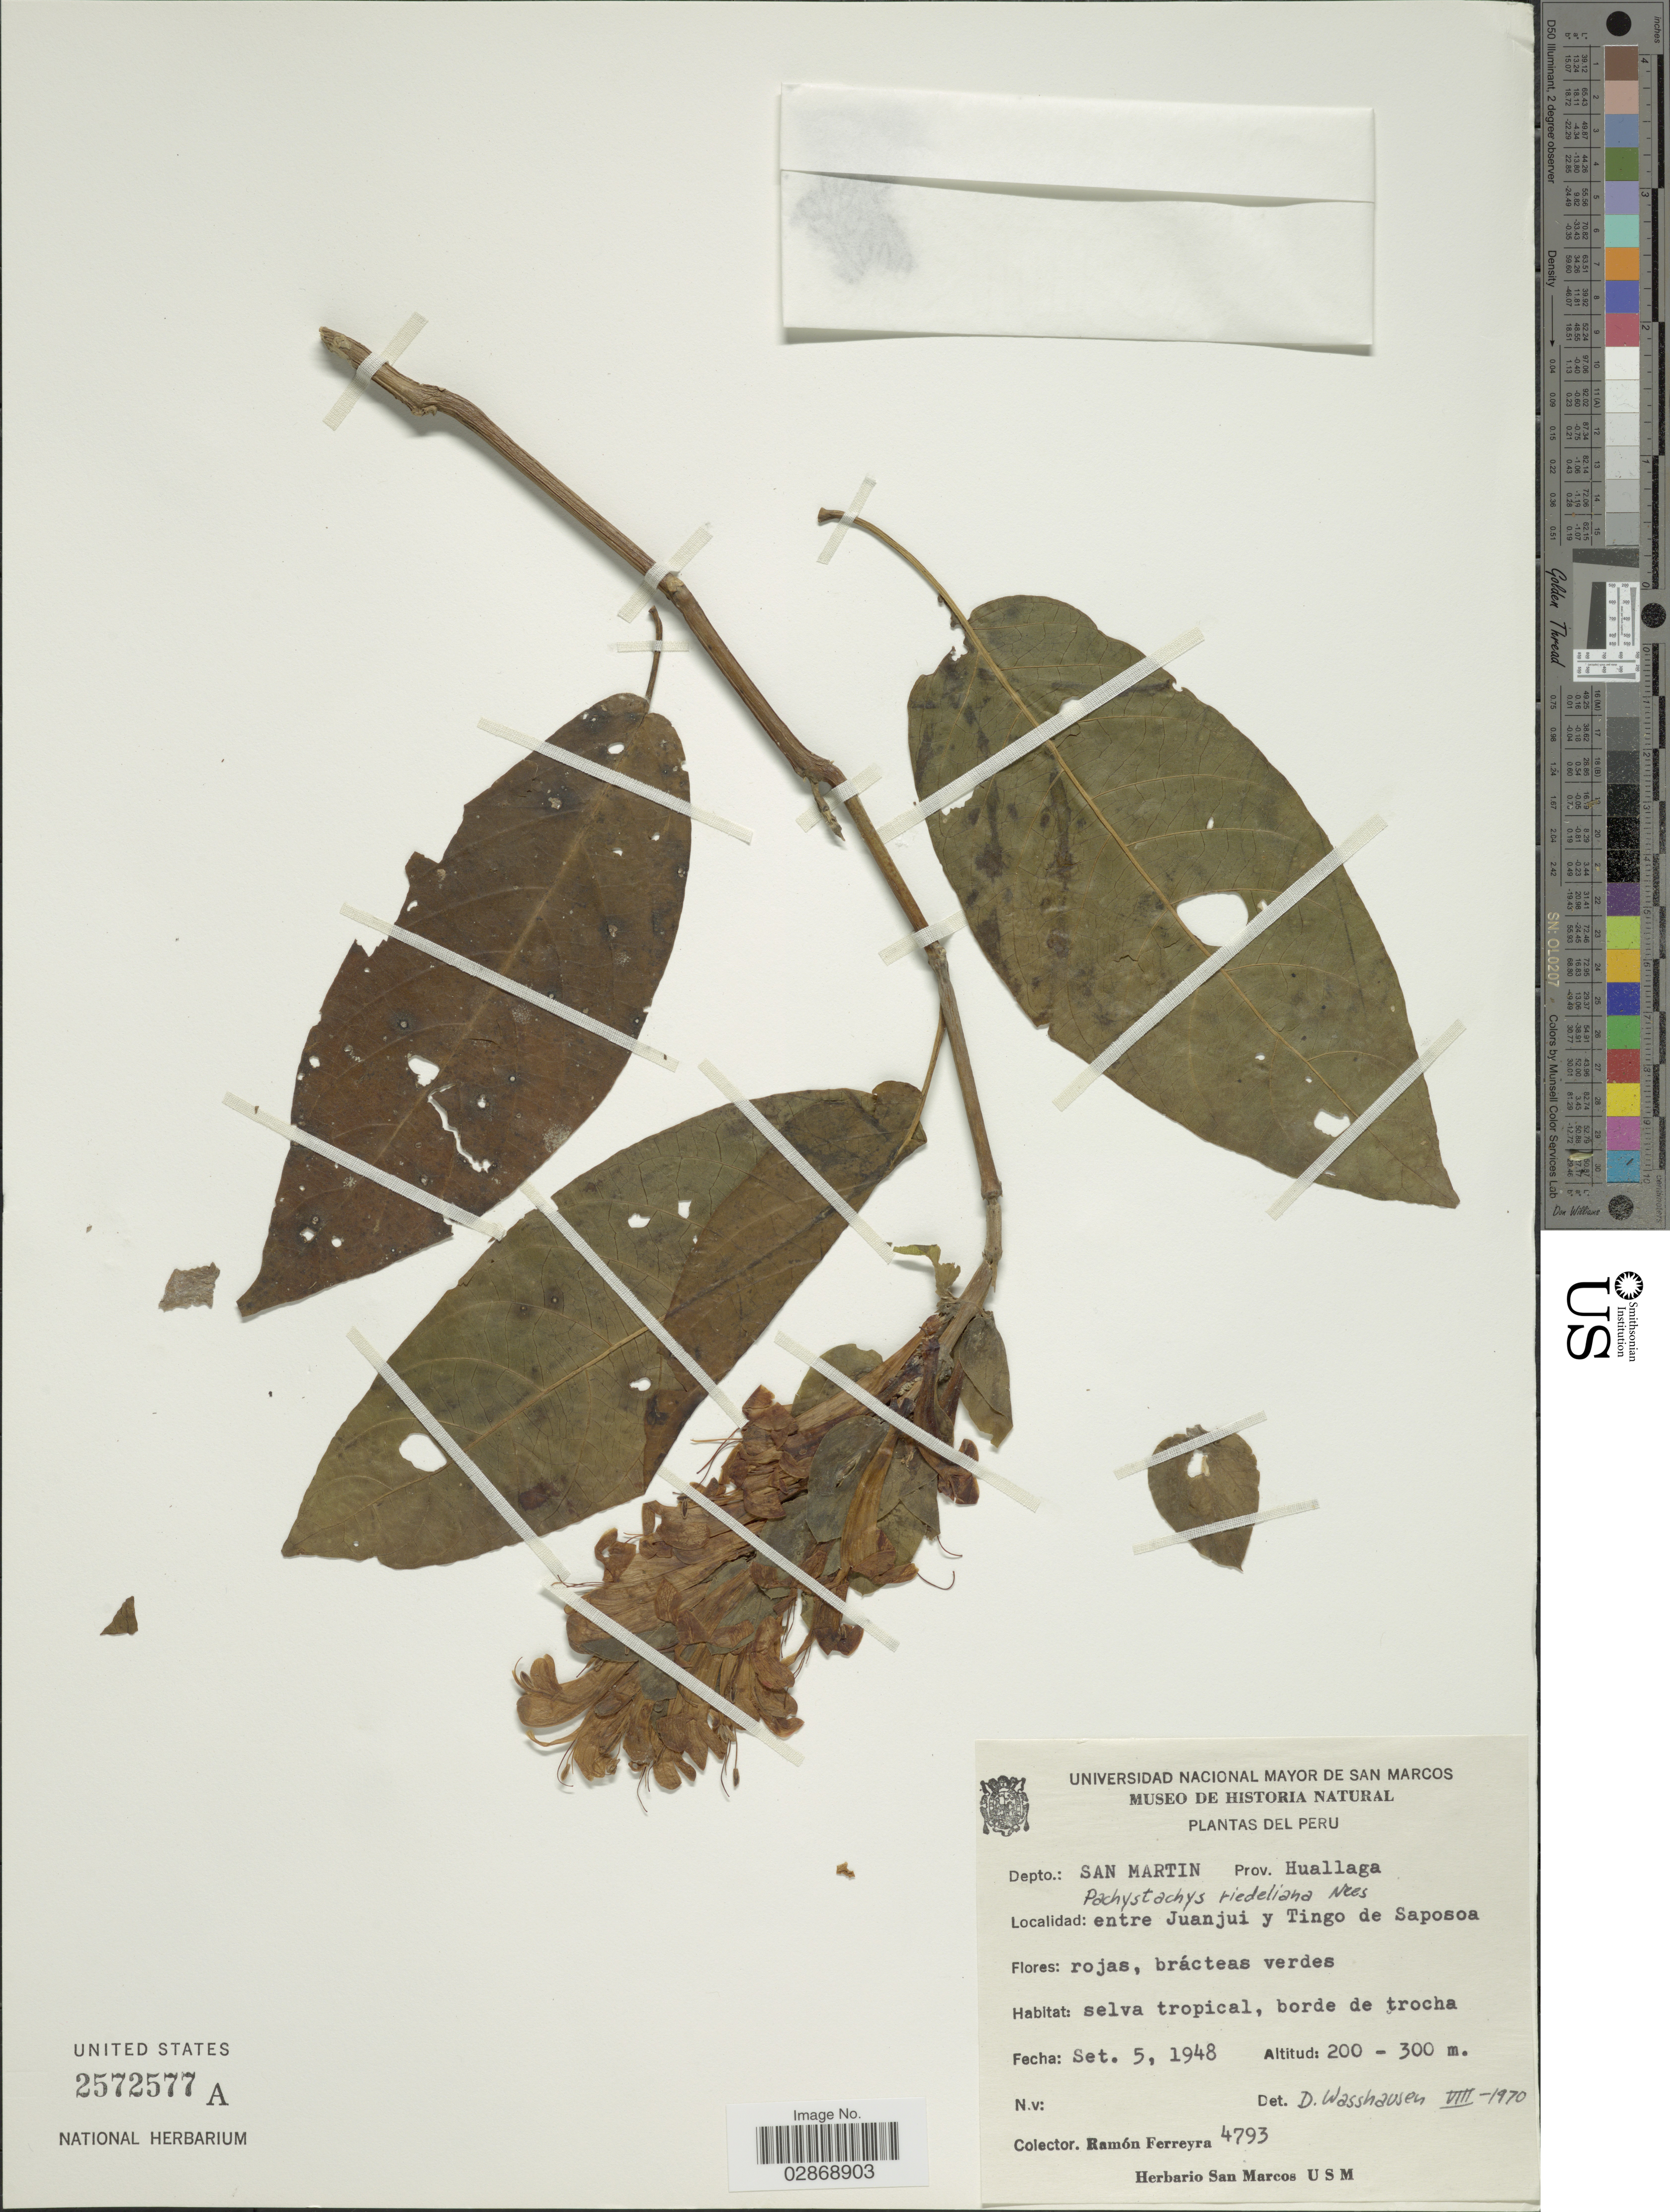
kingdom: Plantae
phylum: Tracheophyta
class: Magnoliopsida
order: Lamiales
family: Acanthaceae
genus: Pachystachys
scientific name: Pachystachys coccinea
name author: (Aubl.) Nees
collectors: R. A. Ferreyra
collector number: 4793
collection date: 1948-09-05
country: Peru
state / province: San Martín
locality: Depto.: San Martin. Prov. Huallaga. Entre Juanjui y Tingo de Saposoa.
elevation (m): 200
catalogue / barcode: US 2572577A